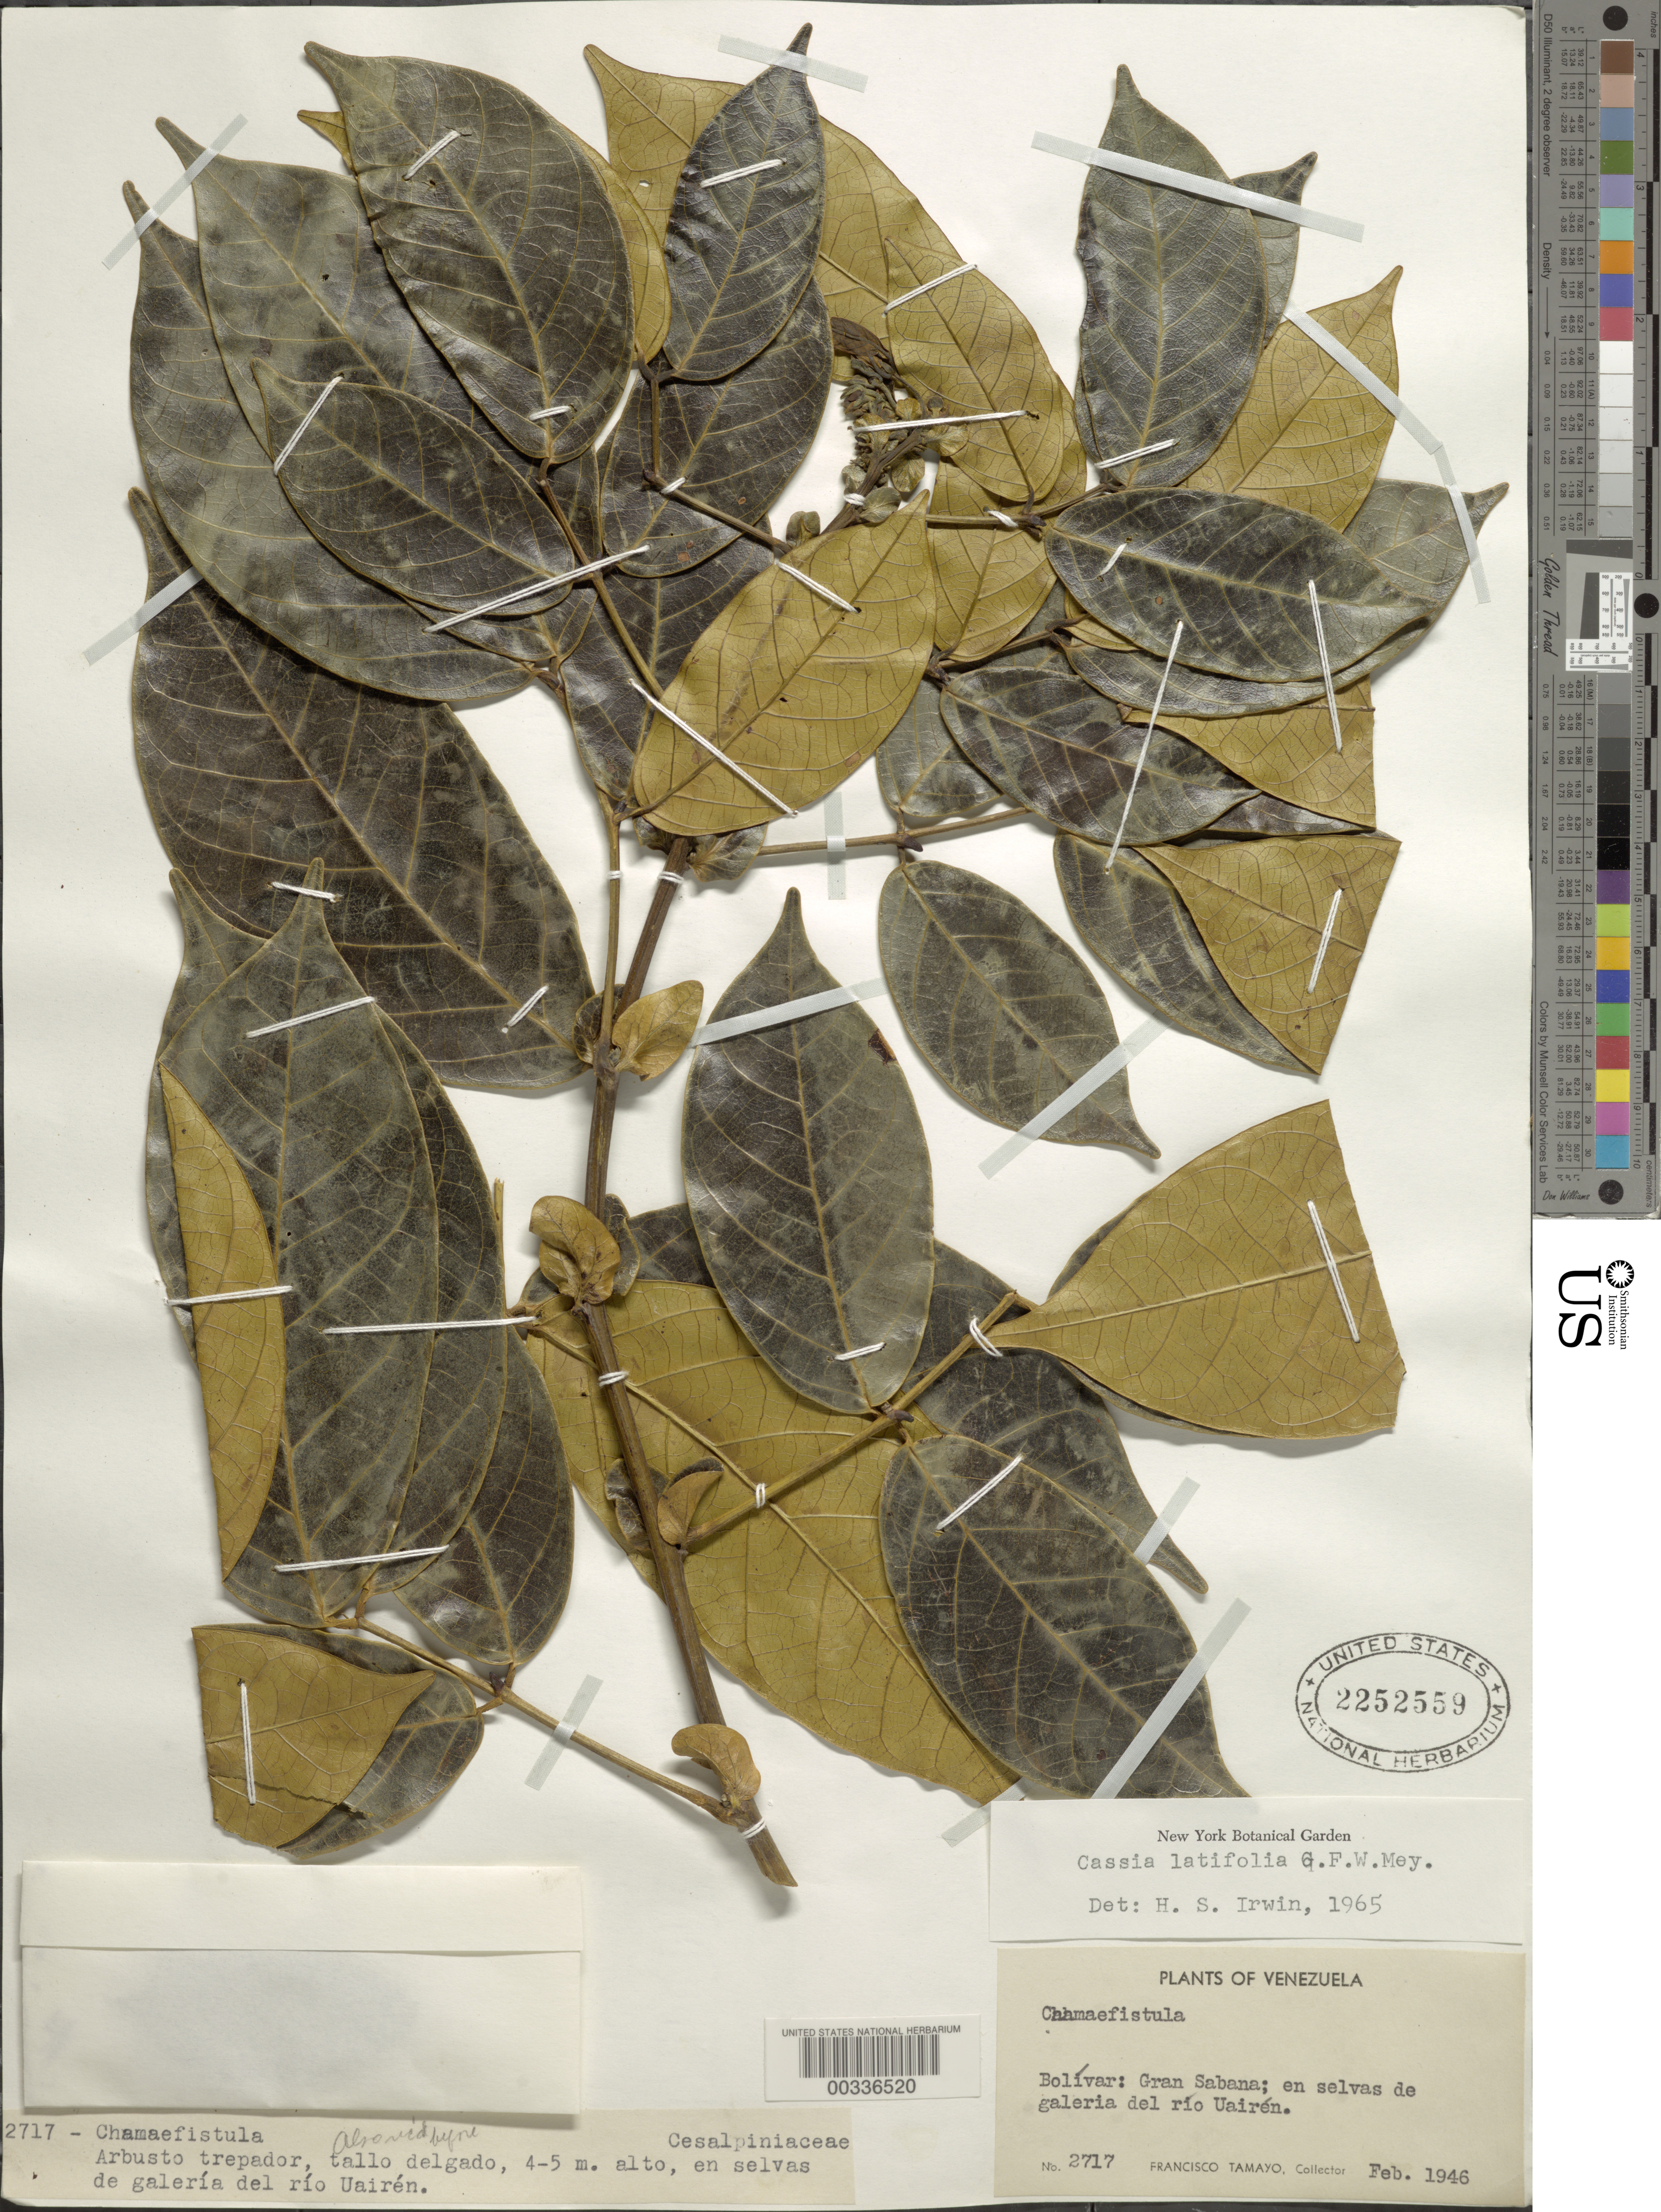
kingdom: Plantae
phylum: Tracheophyta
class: Magnoliopsida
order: Fabales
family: Fabaceae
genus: Senna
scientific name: Senna latifolia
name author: (G. Mey.) H.S. Irwin & Barneby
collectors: F. Tamayo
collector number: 2717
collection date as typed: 10 Feb 1946 or 02 Oct 1946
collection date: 1946-02-10 or 1946-10-02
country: Venezuela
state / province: Bolivar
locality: Rio uairen, sta. elena, gran sabana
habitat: Gallery forest on the river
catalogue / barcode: US 2252559